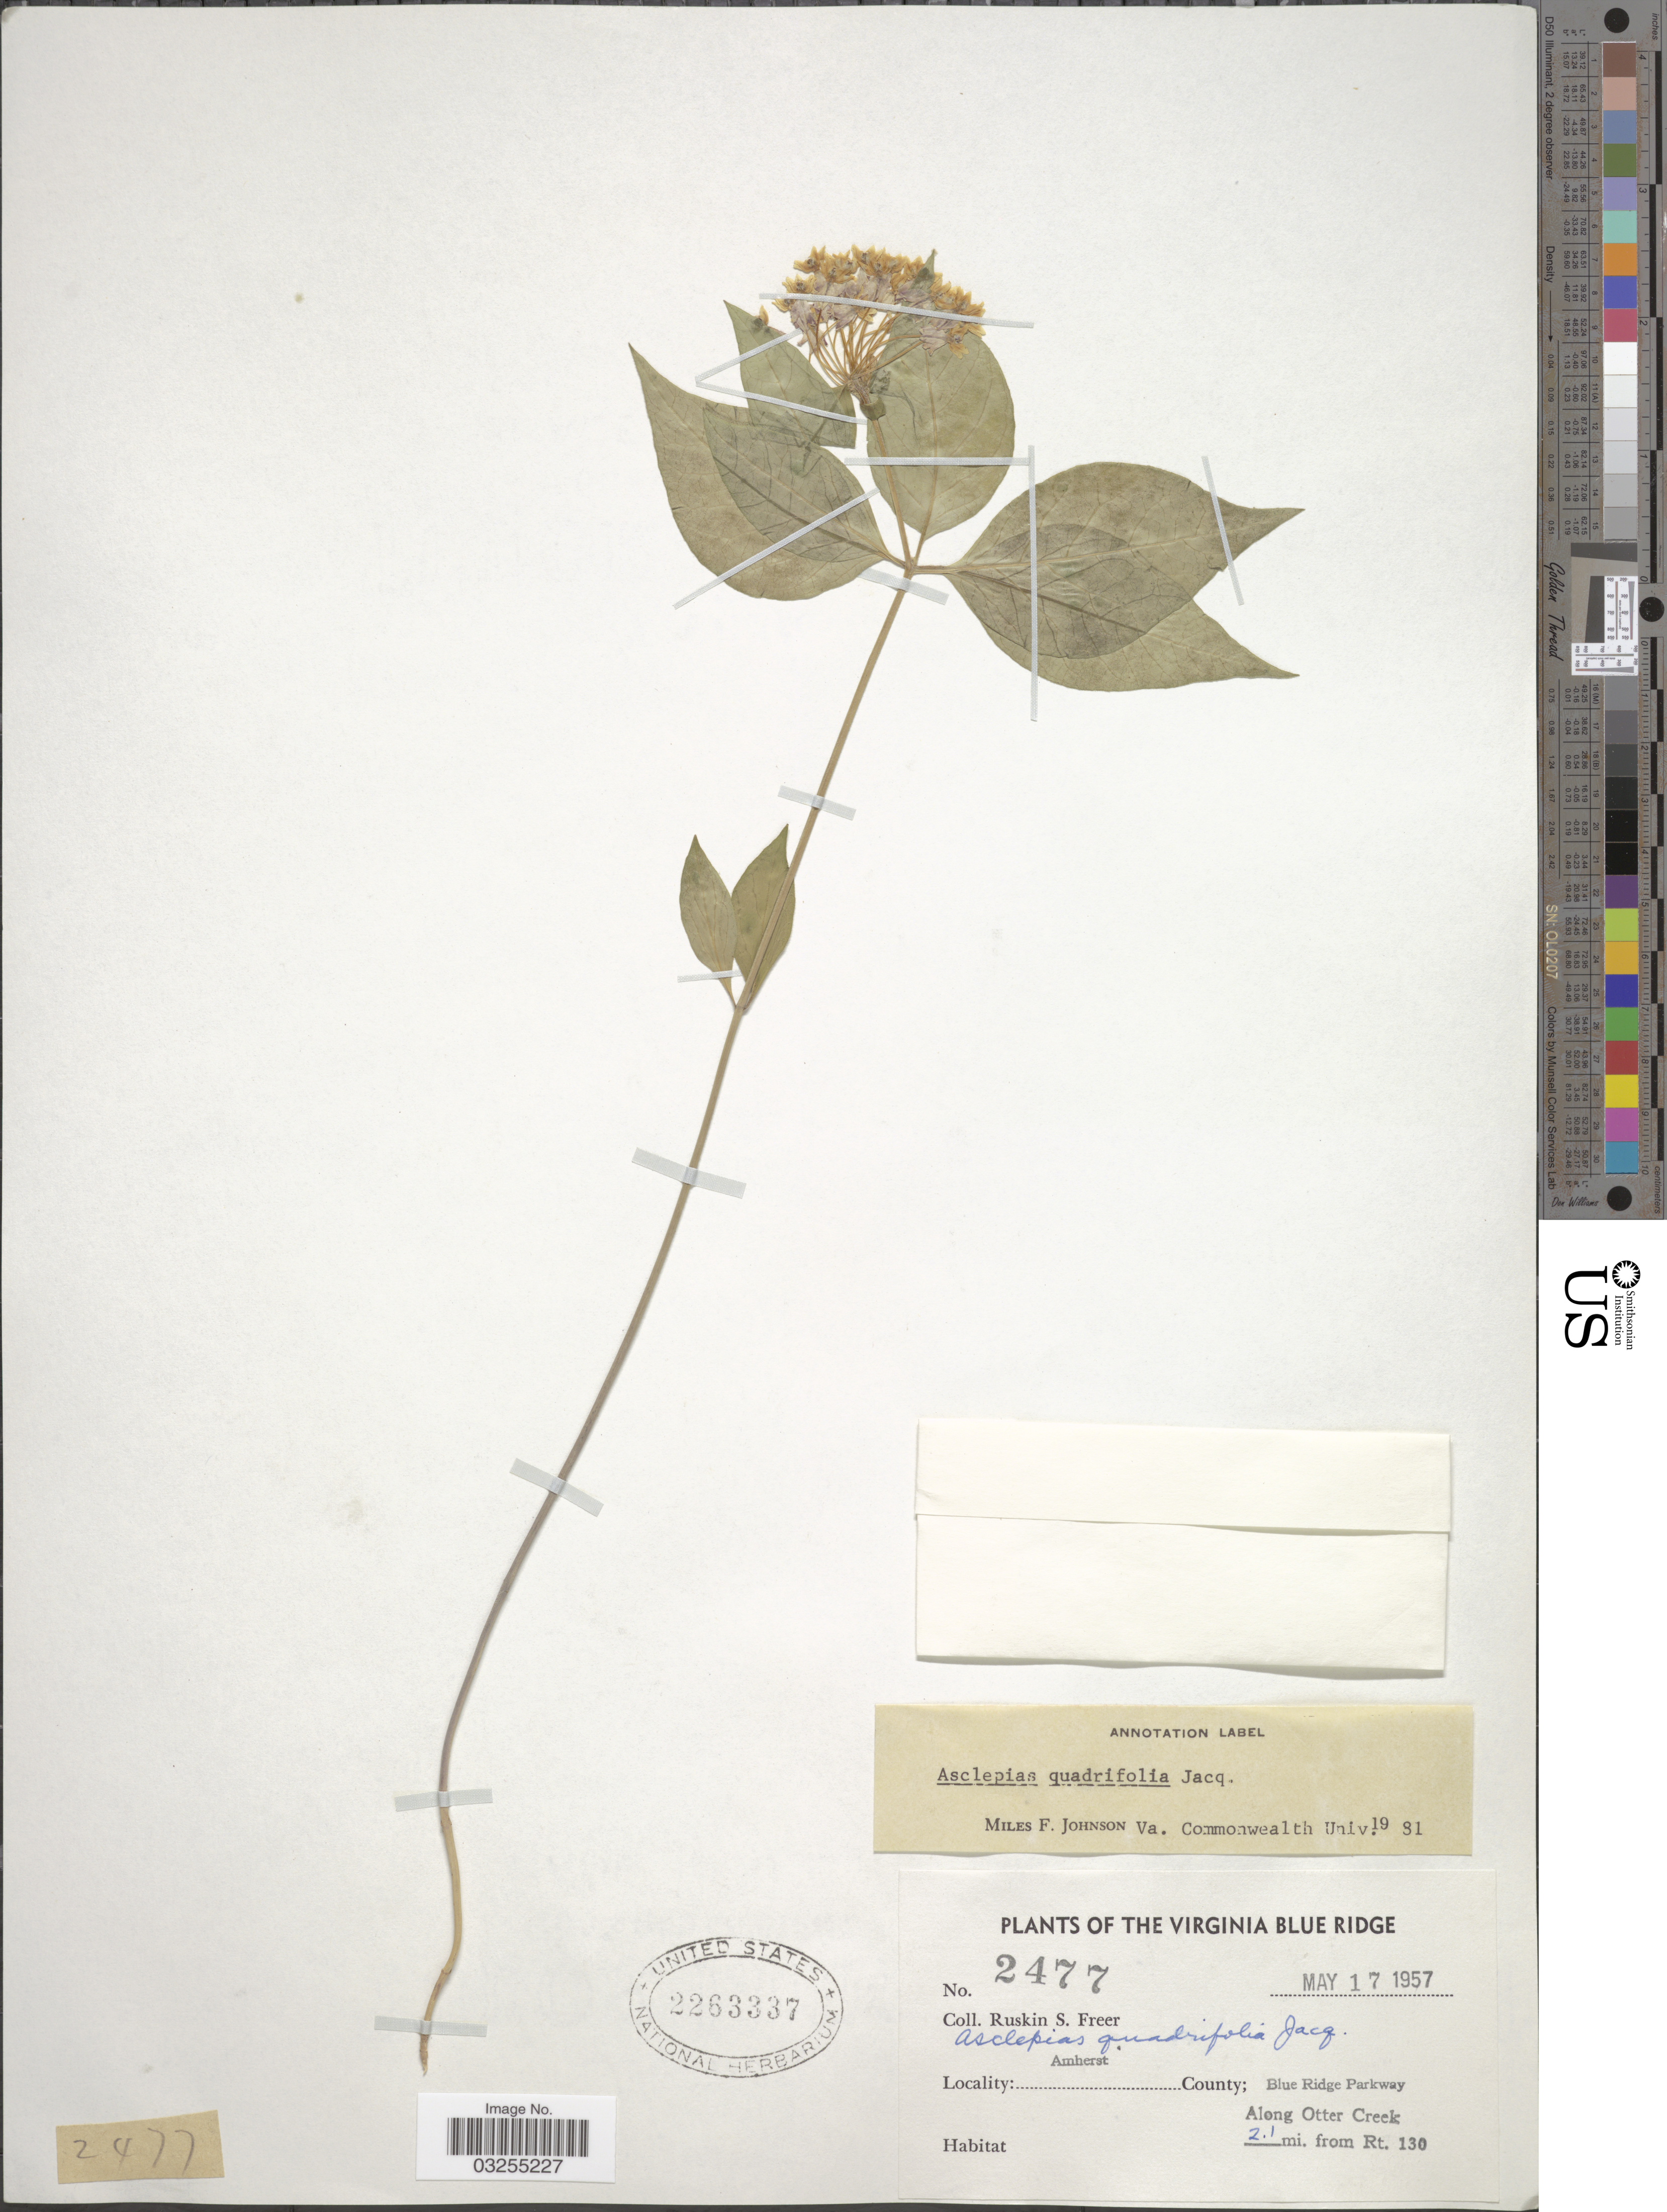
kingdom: Plantae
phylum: Tracheophyta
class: Magnoliopsida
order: Gentianales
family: Apocynaceae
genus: Asclepias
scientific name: Asclepias quadrifolia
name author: Jacq.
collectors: R. Freer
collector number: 2477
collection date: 1957-05-17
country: United States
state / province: Virginia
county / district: Amherst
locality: Virginia Blue Ridge. Amherst County; Blue Ridge Parkway. Along Otter Creek, 2.1 mi. from Rt. 130.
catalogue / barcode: US 2263337